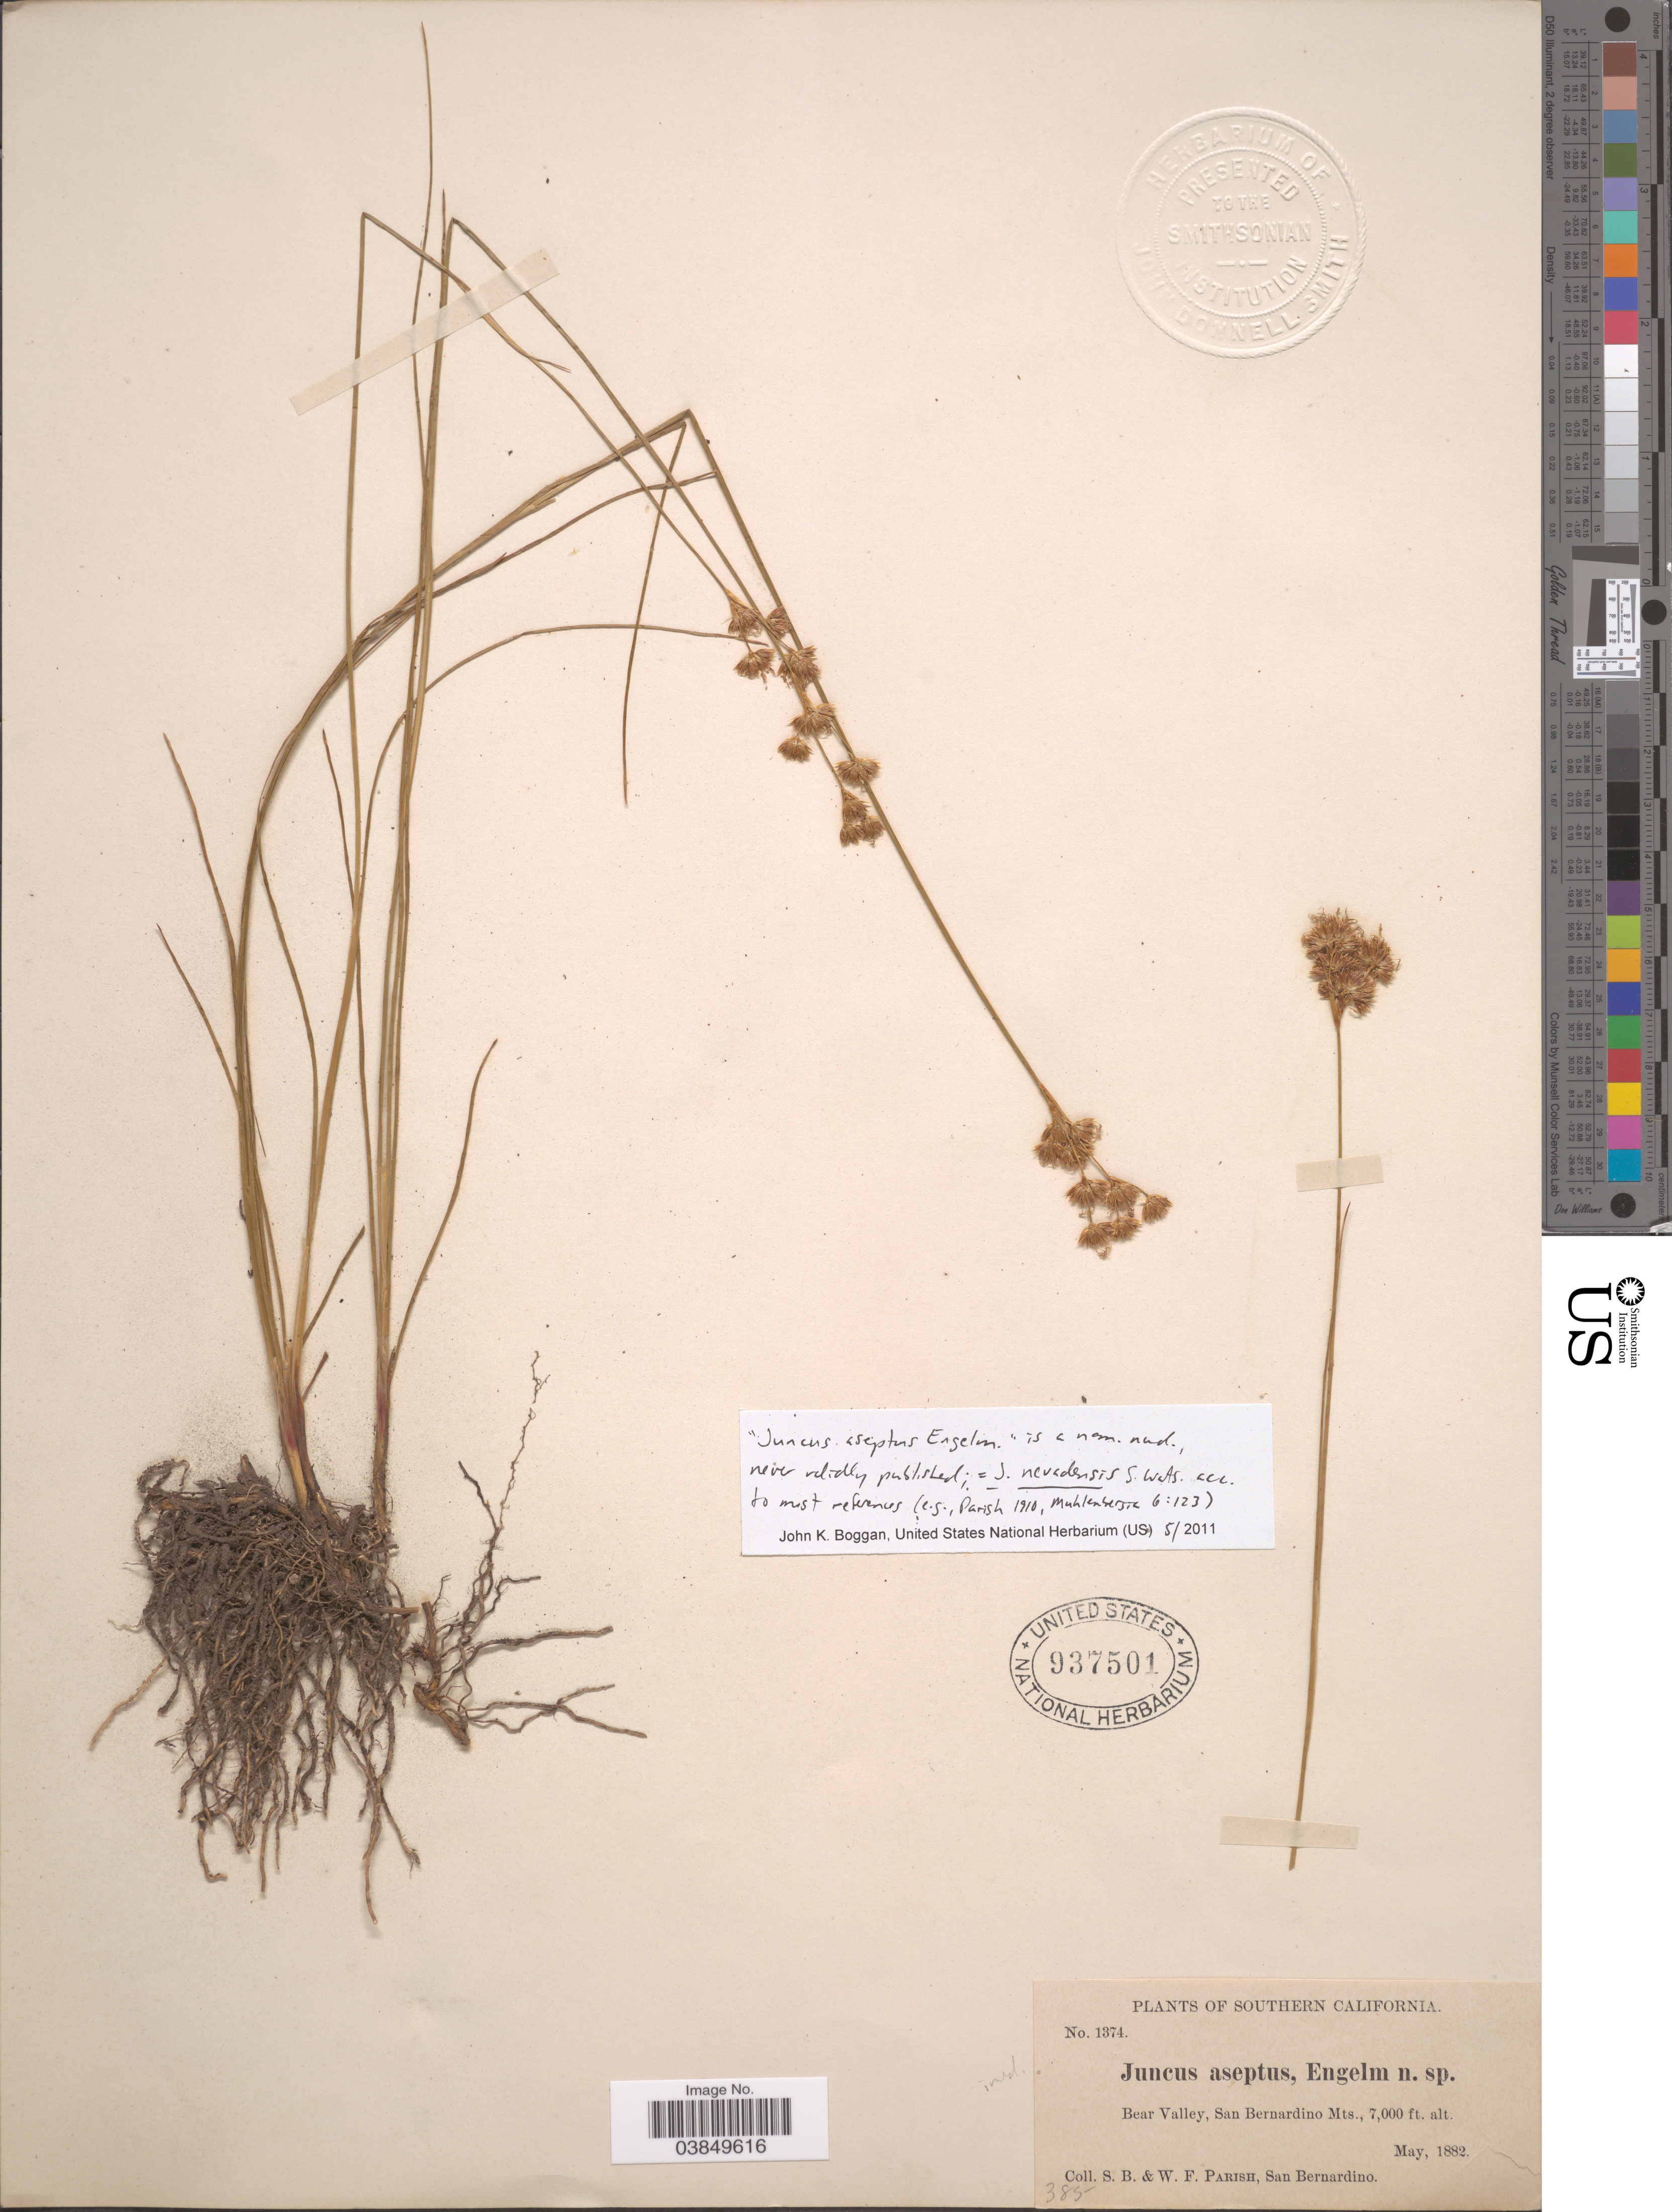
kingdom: Plantae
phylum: Tracheophyta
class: Liliopsida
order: Poales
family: Juncaceae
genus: Juncus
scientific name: Juncus aseptus Engelm., nom. nud.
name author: Engelm.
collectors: S. B. Parish & W. F. Parish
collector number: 1374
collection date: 1882-05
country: United States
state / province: California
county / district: San Bernardino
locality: Southern California. Bear Valley, San Bernardino Mts.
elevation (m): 2134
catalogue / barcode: US 937501